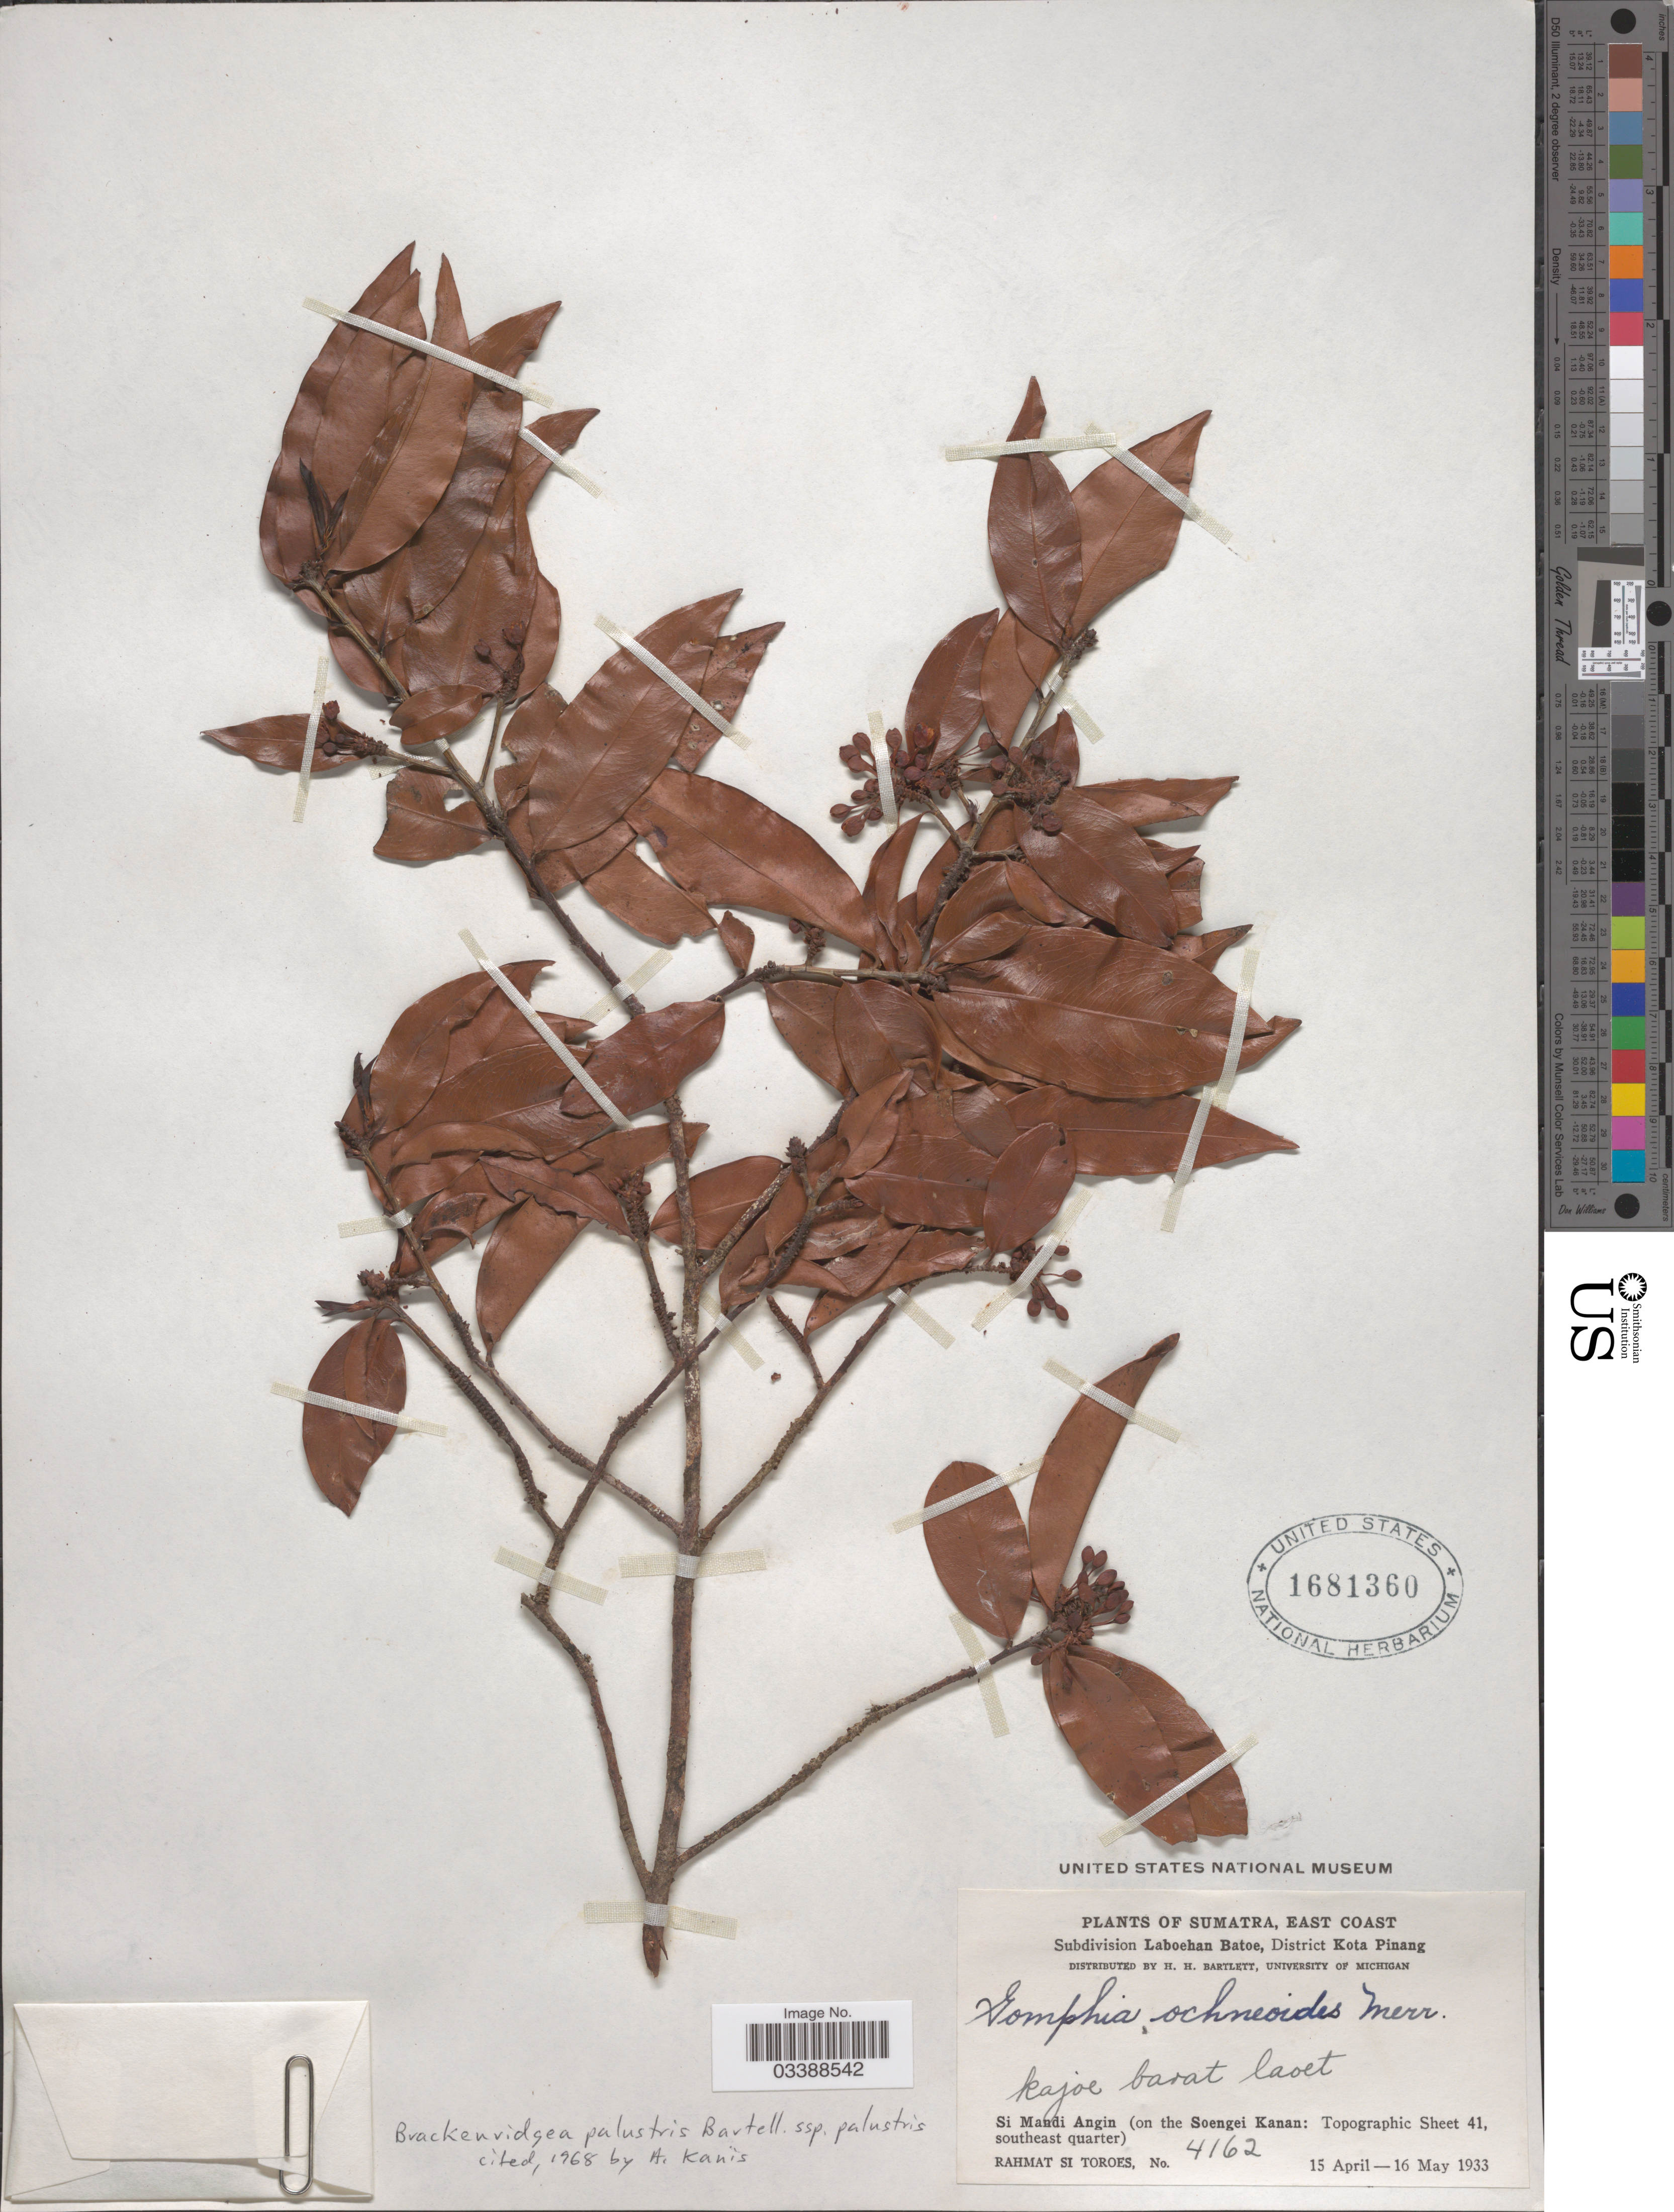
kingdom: Plantae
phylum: Tracheophyta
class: Magnoliopsida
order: Malpighiales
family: Ochnaceae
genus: Brackenridgea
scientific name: Brackenridgea palustris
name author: Bartell.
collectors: Rahmat Si Boeea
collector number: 4162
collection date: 1933-04-15/1933-05-16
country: Indonesia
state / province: Sumatra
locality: East Coast. Subdivision Laboehan Batoe, District Kota Pinang. Si Mandi Angin (on the Soengei Kanan: Topographic Sheet 41, southeast quarter).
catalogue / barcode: US 1681360